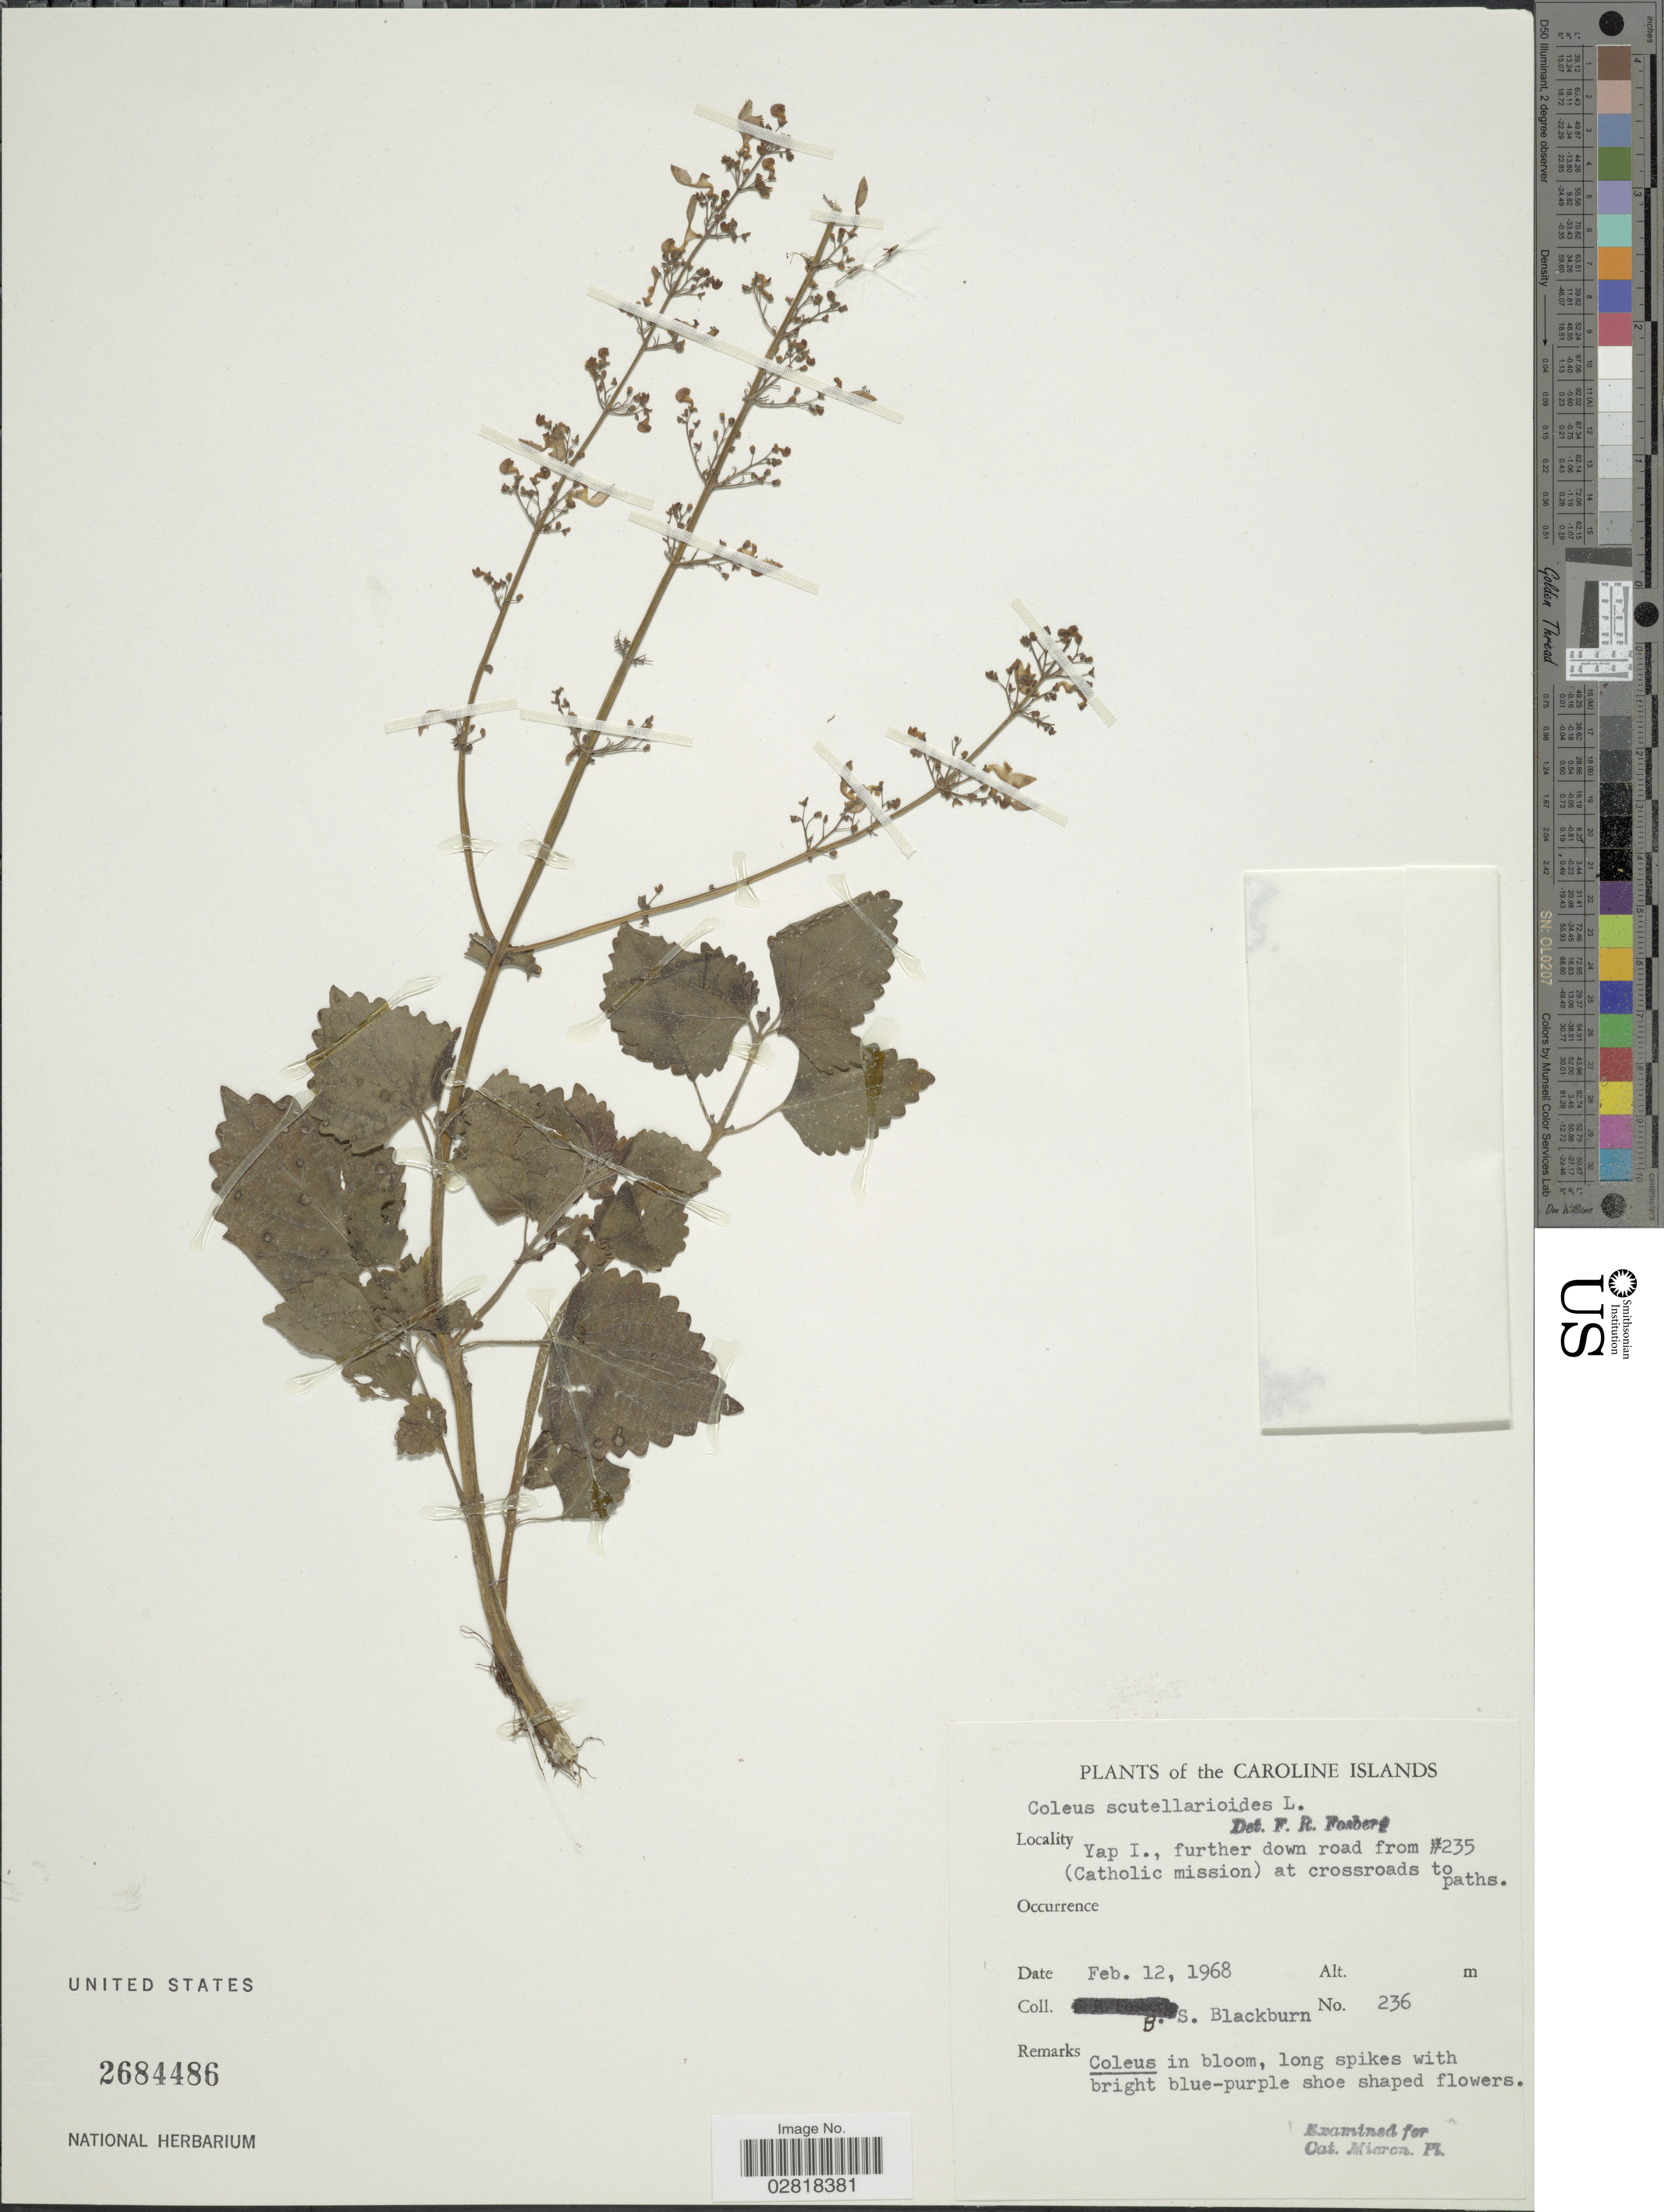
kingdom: Plantae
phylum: Tracheophyta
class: Magnoliopsida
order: Lamiales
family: Lamiaceae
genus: Coleus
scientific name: Coleus scutellarioides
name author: (L.) Benth.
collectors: B. S. Blackburn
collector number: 236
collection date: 1968-02-12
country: Micronesia, Federated States of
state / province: Yap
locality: Caroline Islands. Yap I., further down road from #235 (Catholic mission) at crossroads to paths.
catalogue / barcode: US 2684486